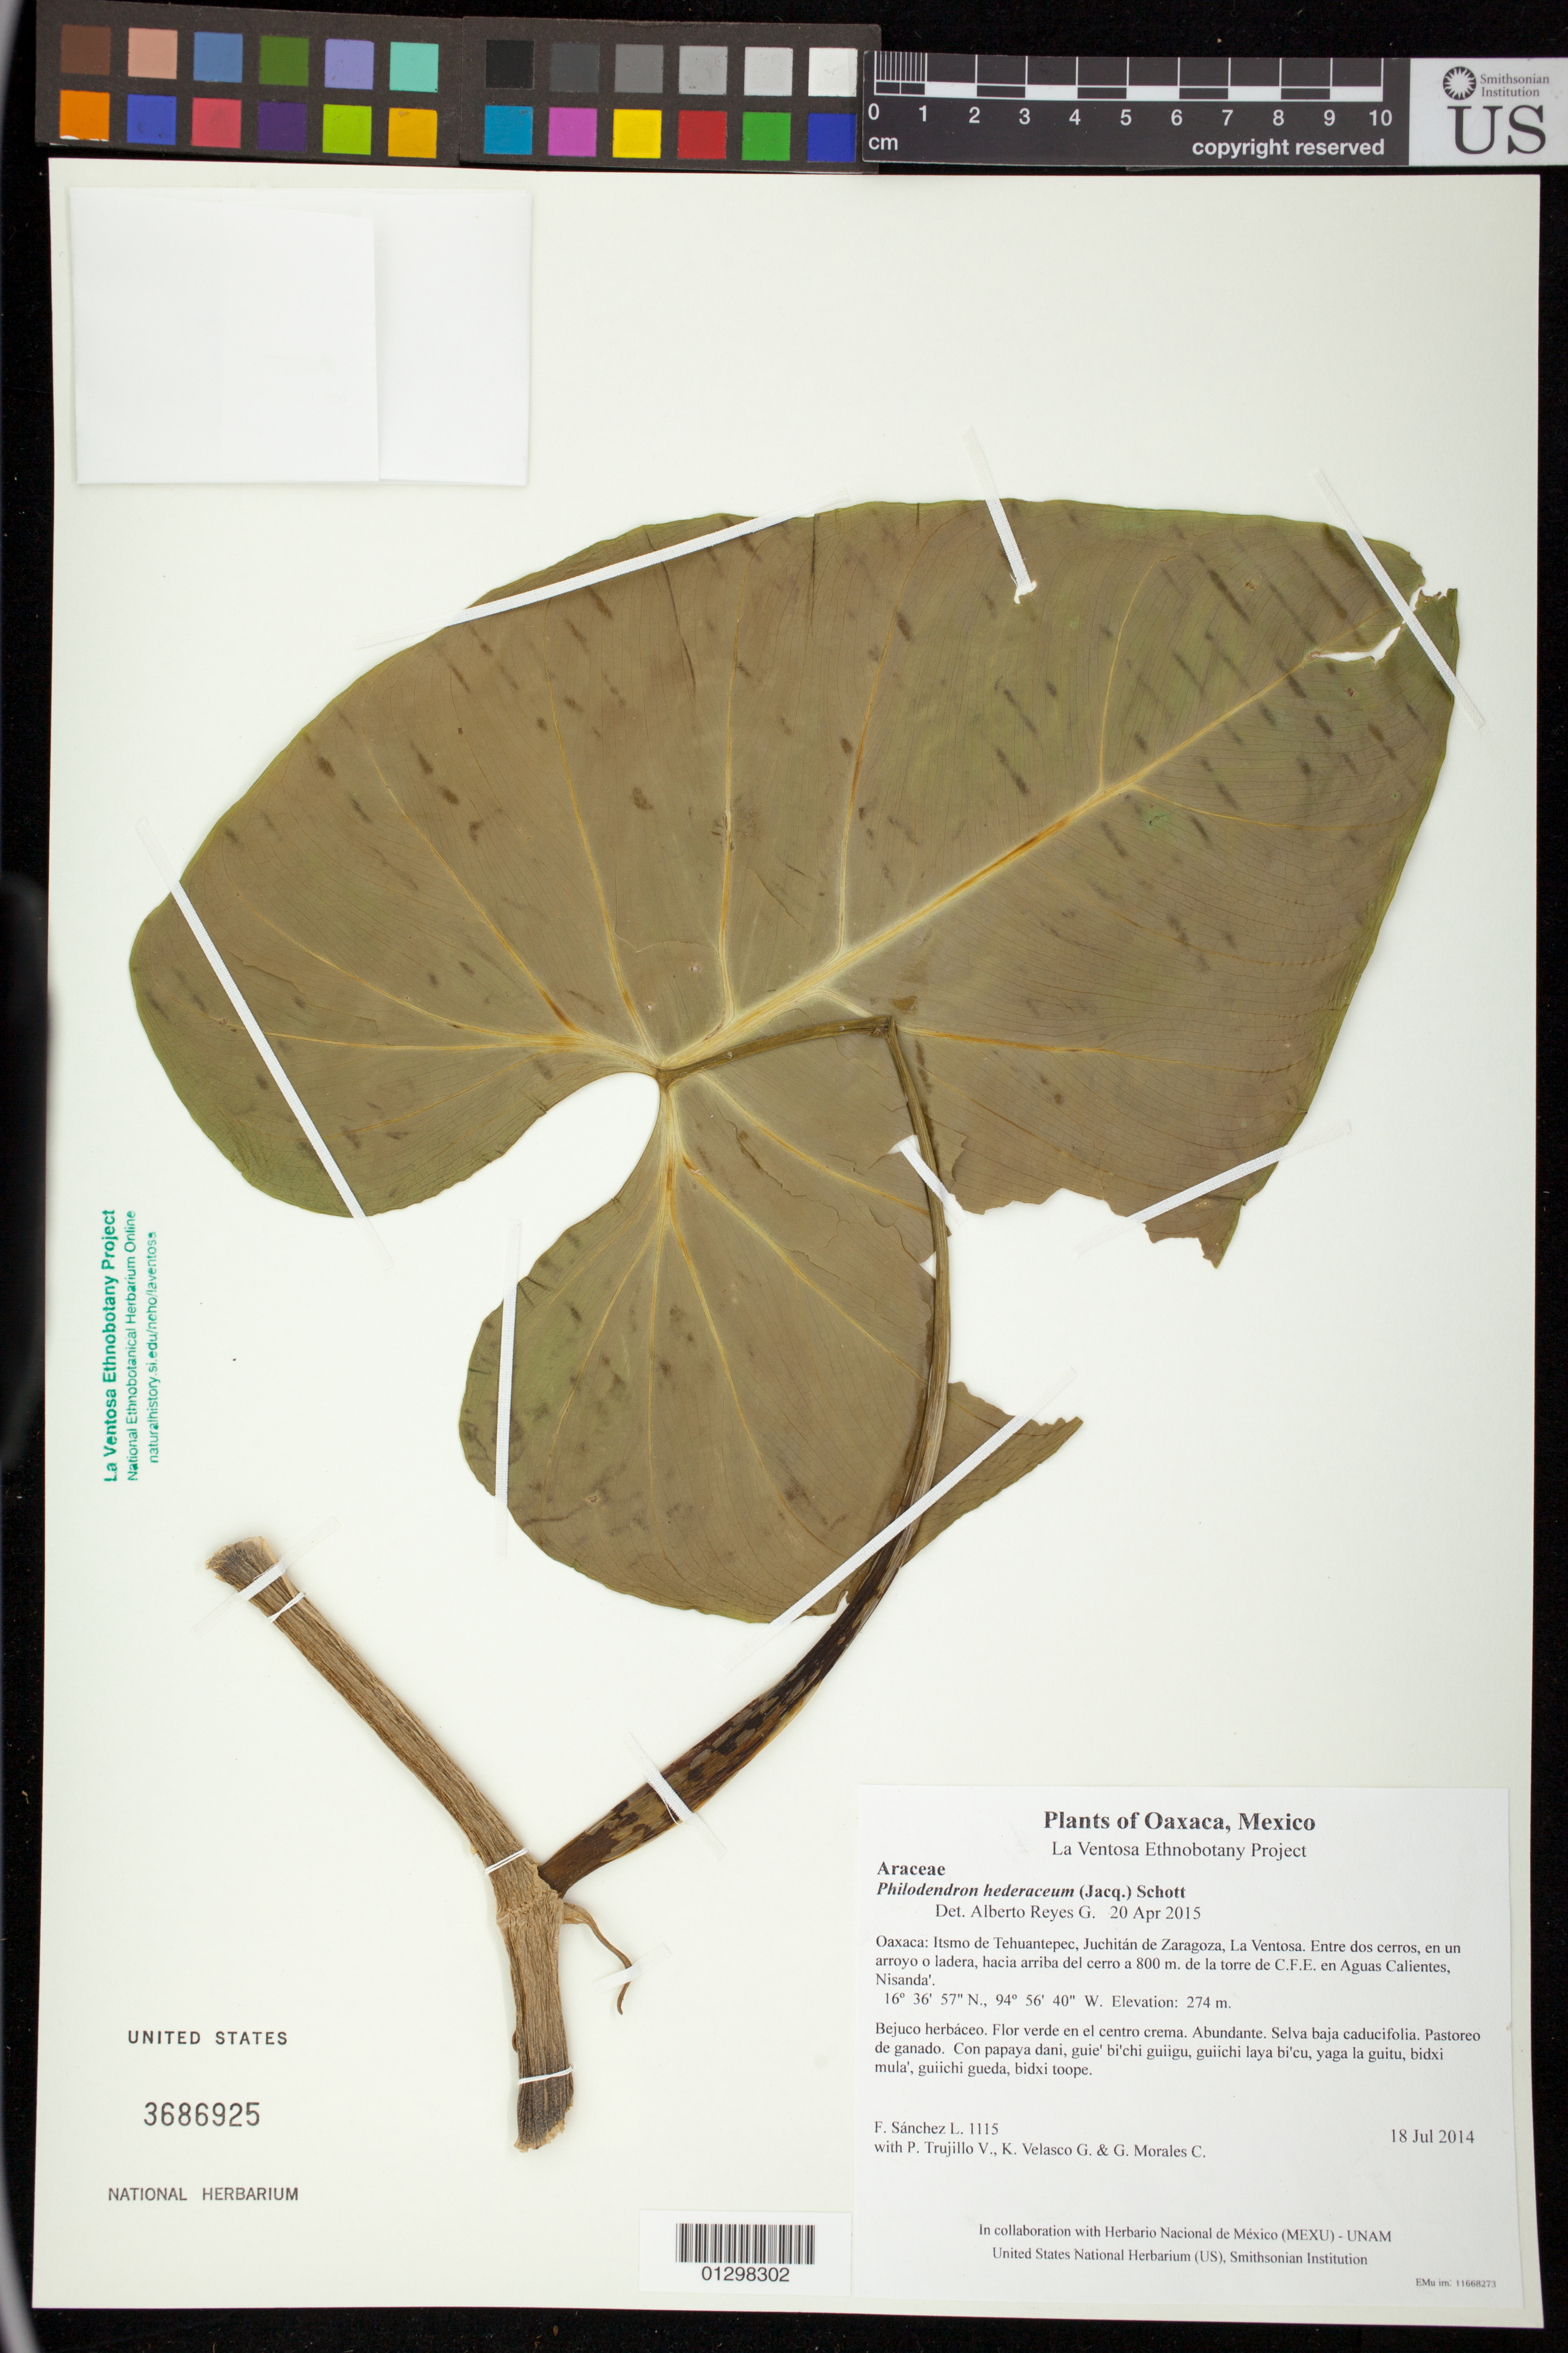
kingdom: Plantae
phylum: Tracheophyta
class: Liliopsida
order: Alismatales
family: Araceae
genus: Philodendron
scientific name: Philodendron hederaceum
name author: (Jacq.) Schott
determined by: Reyes García, A.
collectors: F. Sánchez L., P. Trujillo V., K. Velasco G. & G. Morales C.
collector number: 1115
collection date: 2014-07-18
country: Mexico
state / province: Oaxaca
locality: Itsmo de Tehuantepec, Juchitán de Zaragoza, La Ventosa. Entre dos cerros, en un arroyo o ladera, hacia arriba del cerro a 800 m. de la torre de C.F.E. en Aguas Calientes, Nisanda'.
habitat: Selva baja caducifolia. Pastoreo de ganado.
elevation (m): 274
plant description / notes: MEXU, US; Luba'. Guie' naga' ne ndaani ni nayu. Stale.; enrredadera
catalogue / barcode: US 3686925